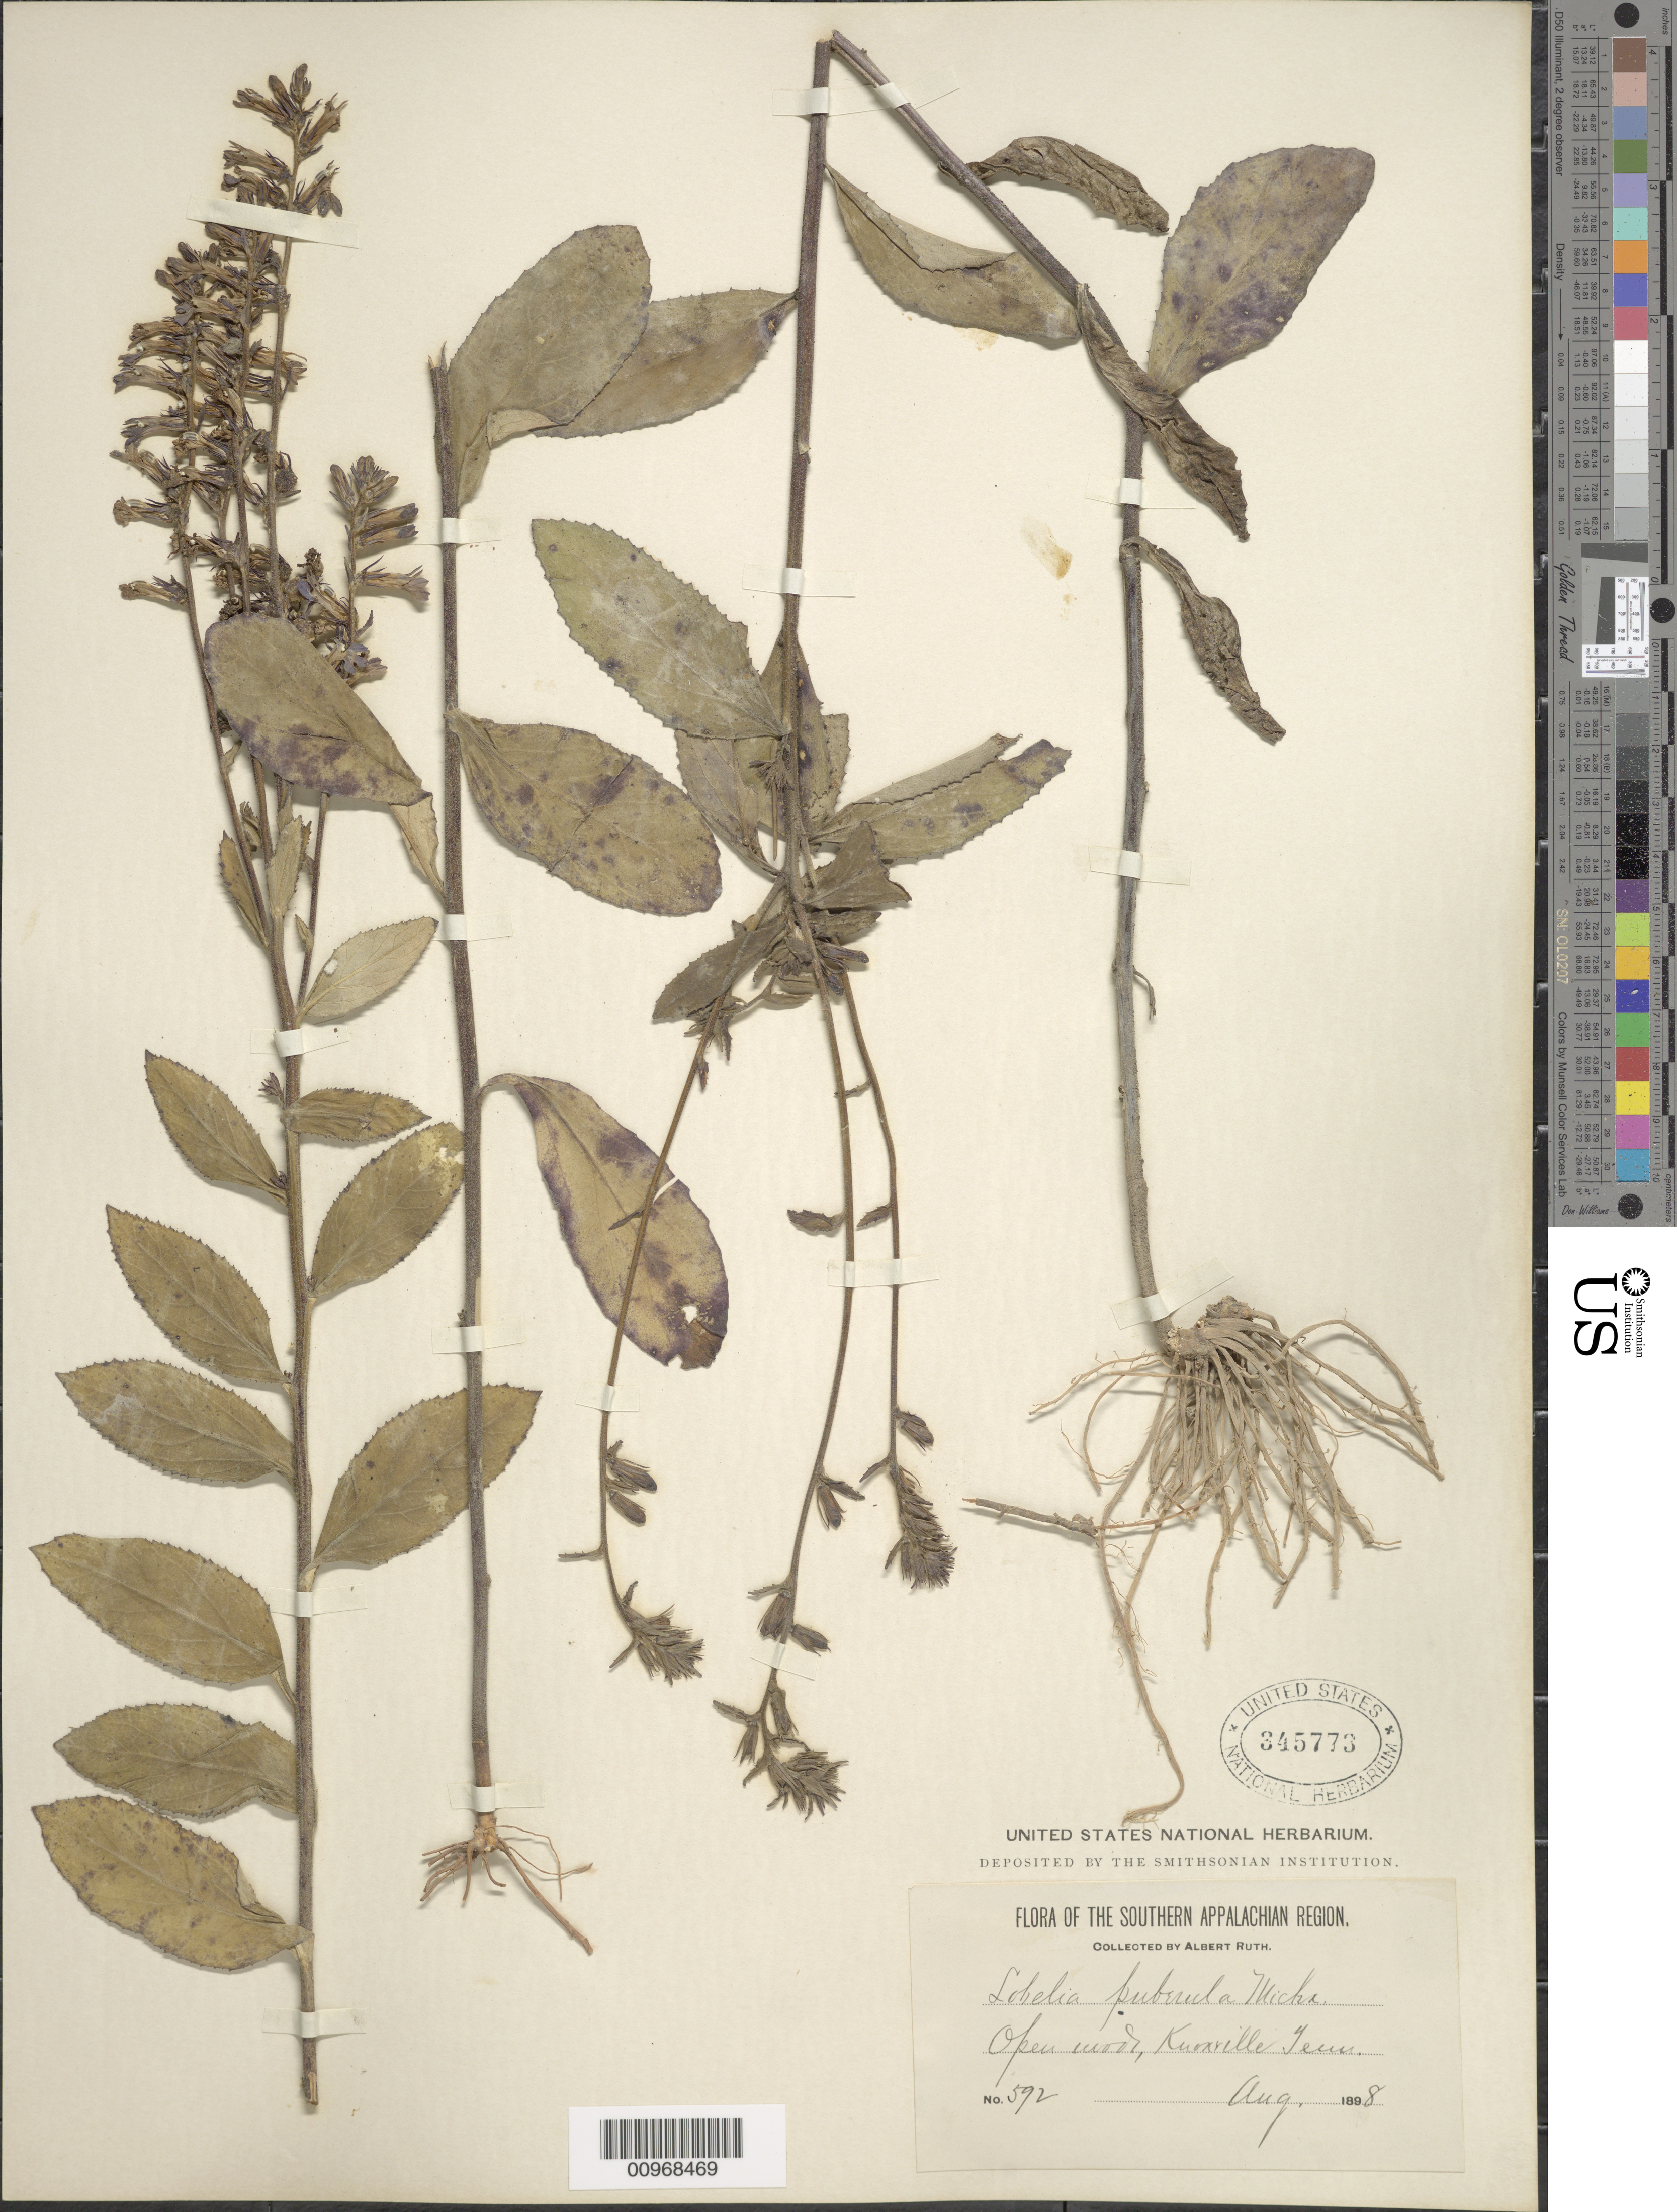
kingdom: Plantae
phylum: Tracheophyta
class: Magnoliopsida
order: Asterales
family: Campanulaceae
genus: Lobelia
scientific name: Lobelia puberula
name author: Michx.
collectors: A. Ruth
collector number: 592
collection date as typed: Aug. 1898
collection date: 1898-08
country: United States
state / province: Tennessee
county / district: Knox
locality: E. Geuv. (sp.?)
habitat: open woods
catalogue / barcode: US 345773